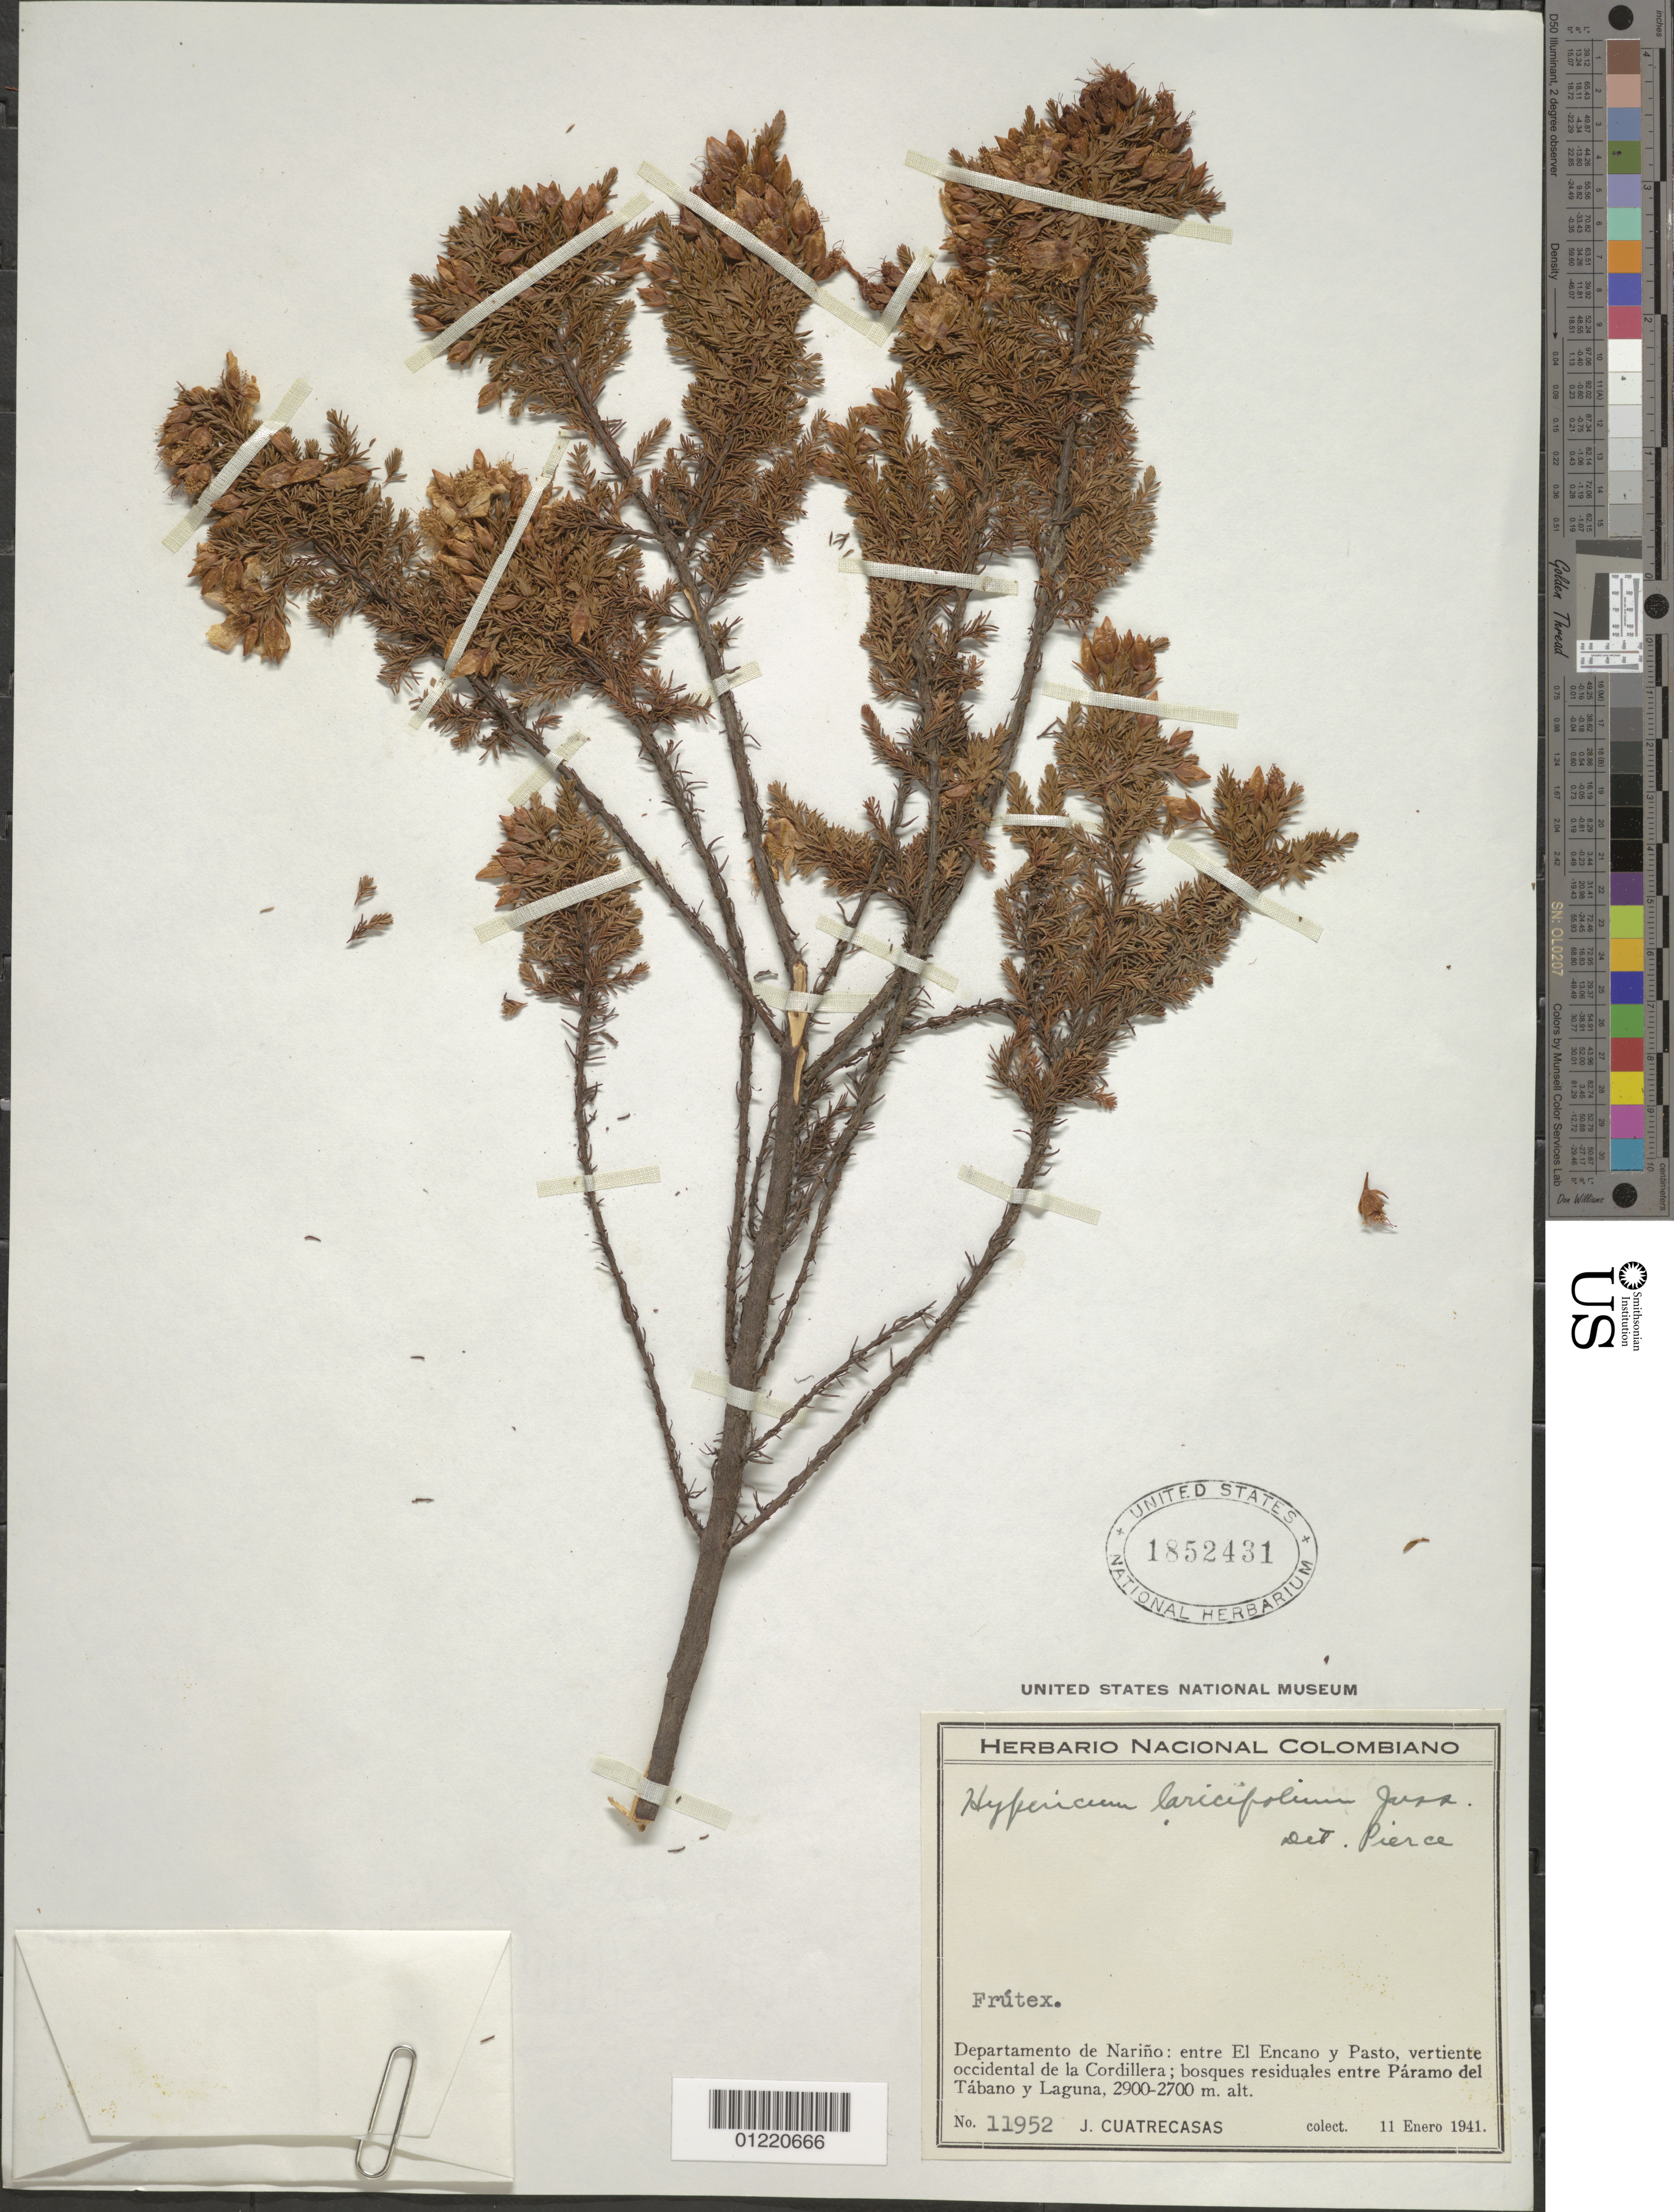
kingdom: Plantae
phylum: Tracheophyta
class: Magnoliopsida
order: Malpighiales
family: Hypericaceae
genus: Hypericum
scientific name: Hypericum laricifolium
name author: Juss.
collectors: J. Cuatrecasas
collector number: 11952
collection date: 1941-01-11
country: Colombia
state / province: Nariño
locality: entre El Encano y Pasto, vertiente occidental de la Cordillera; entre Paramo del Tabano y Laguna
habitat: bosques residuales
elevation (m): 2700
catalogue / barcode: US 1852431